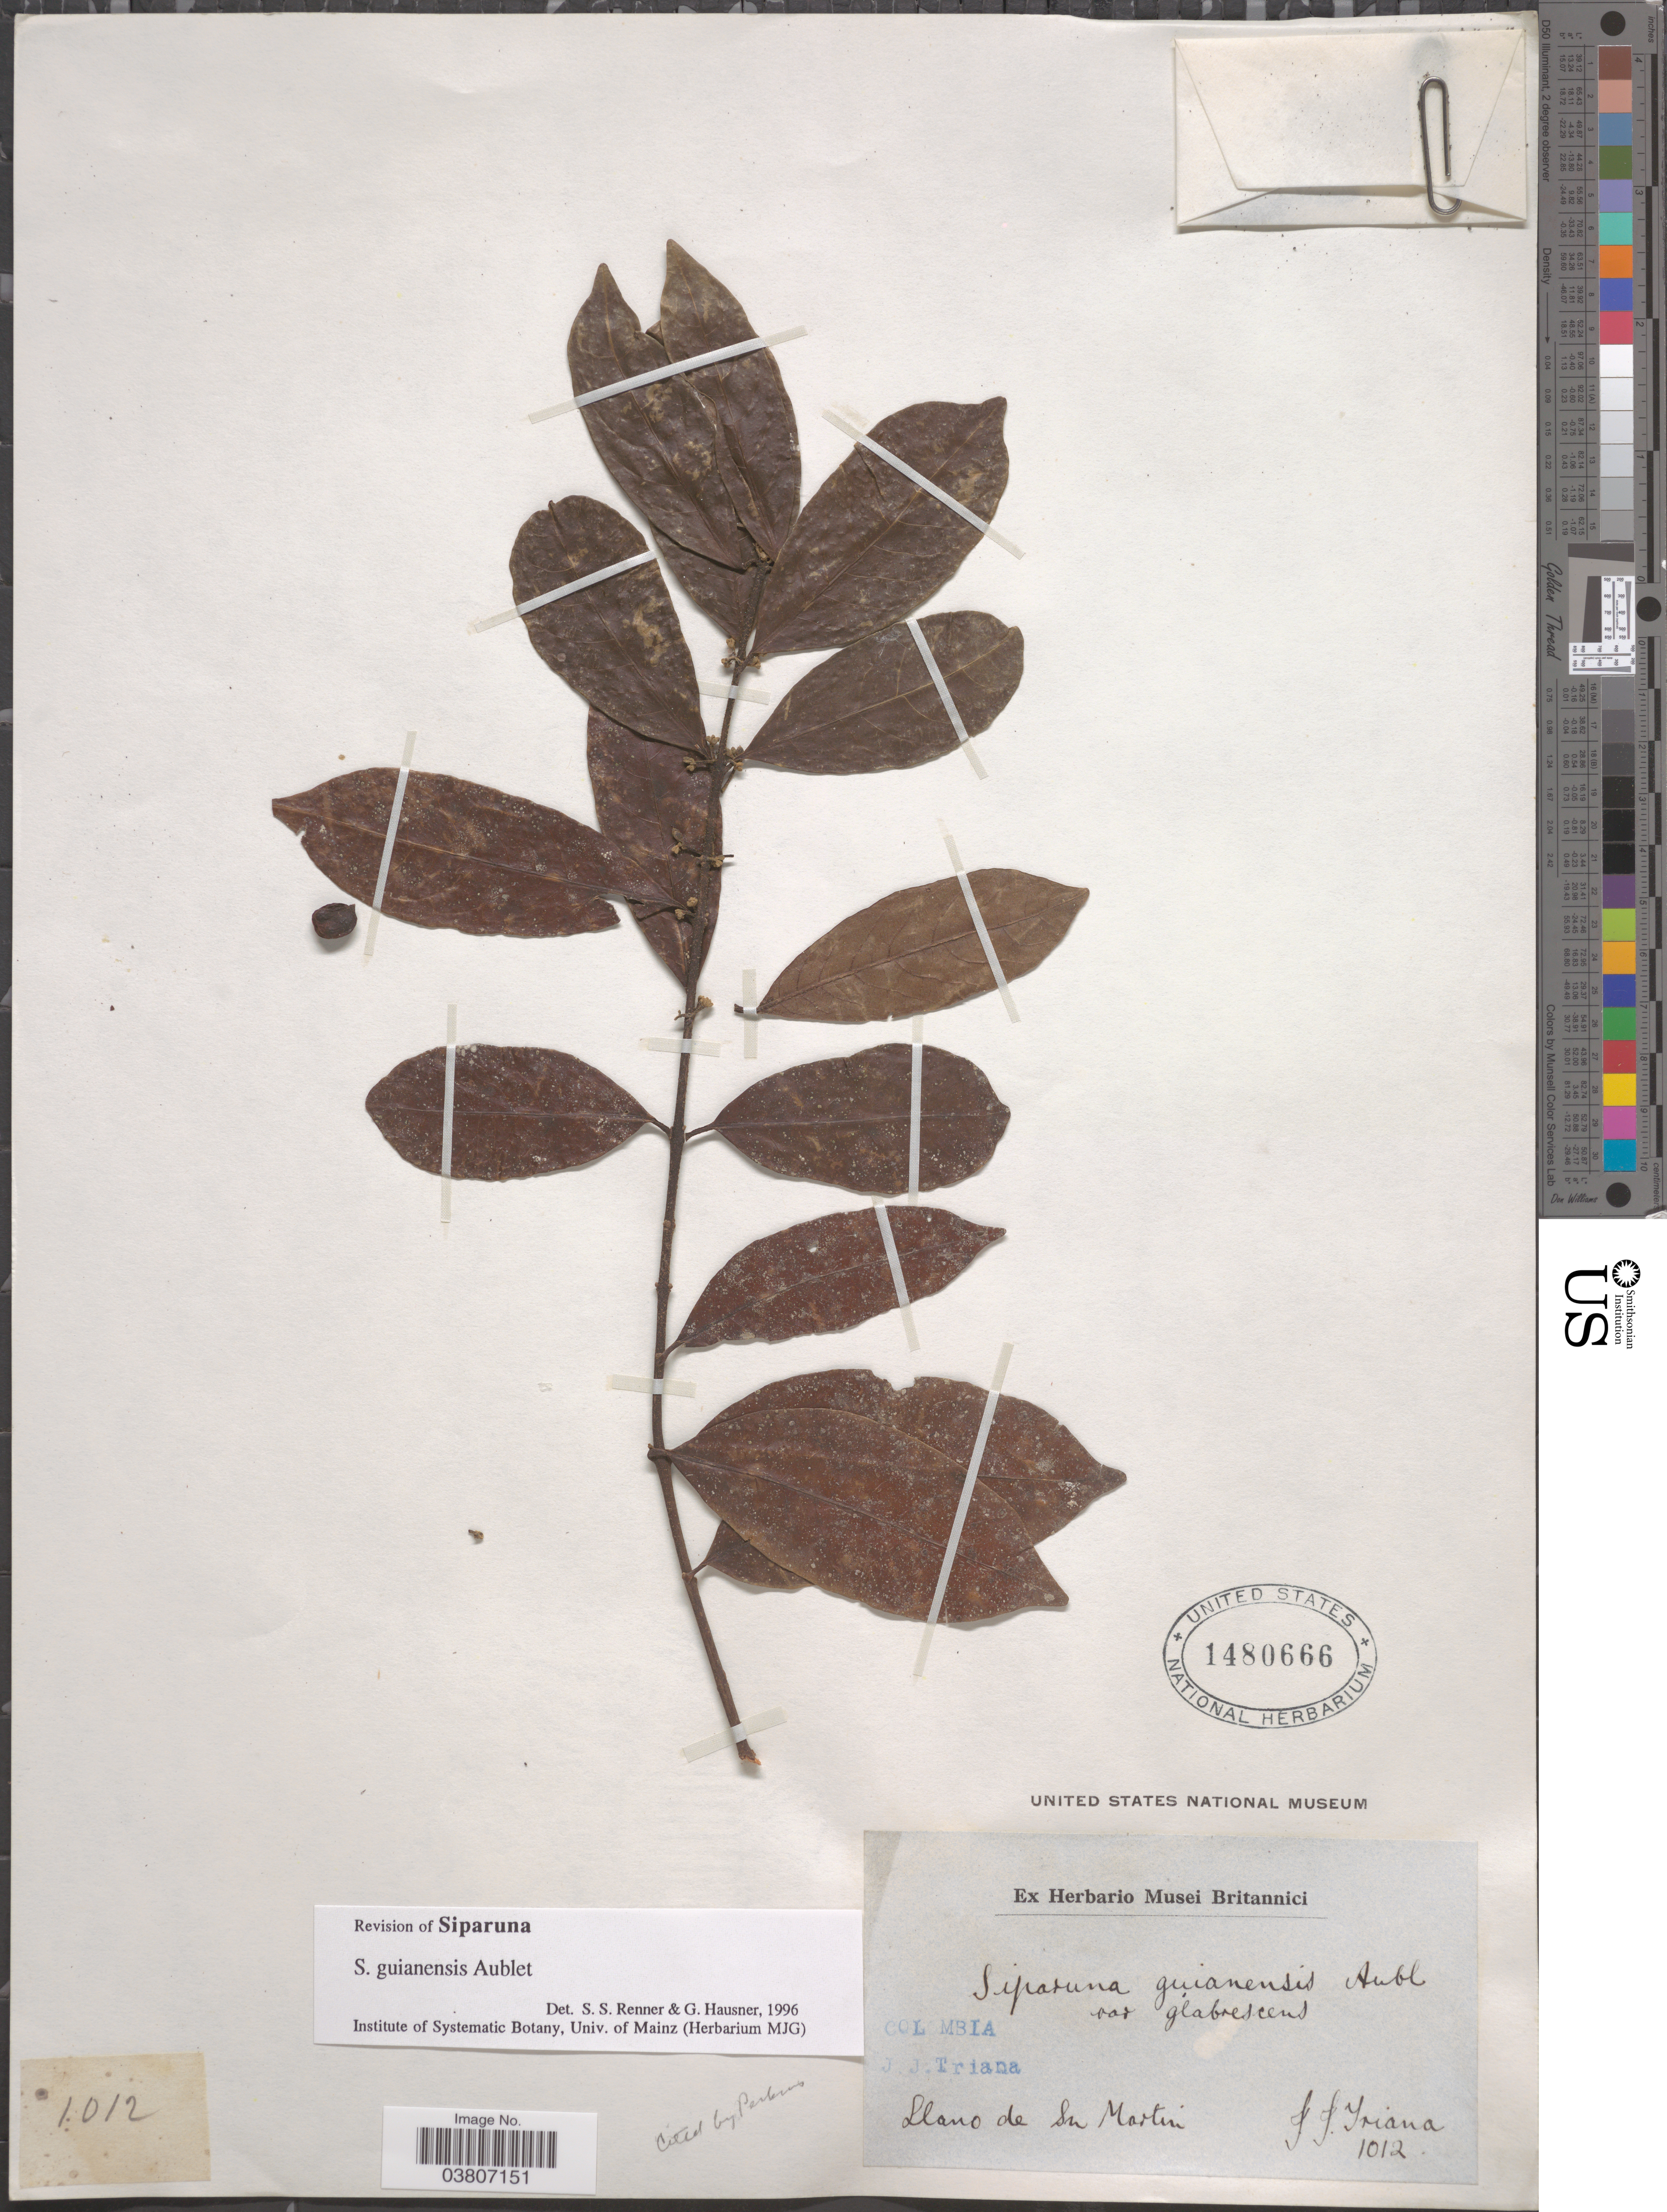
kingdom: Plantae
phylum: Tracheophyta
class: Magnoliopsida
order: Laurales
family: Siparunaceae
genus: Siparuna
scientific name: Siparuna guianensis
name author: Aubl.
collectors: J. J. Triana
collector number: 1012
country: Colombia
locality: Llano de Sn Martin.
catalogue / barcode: US 1480666